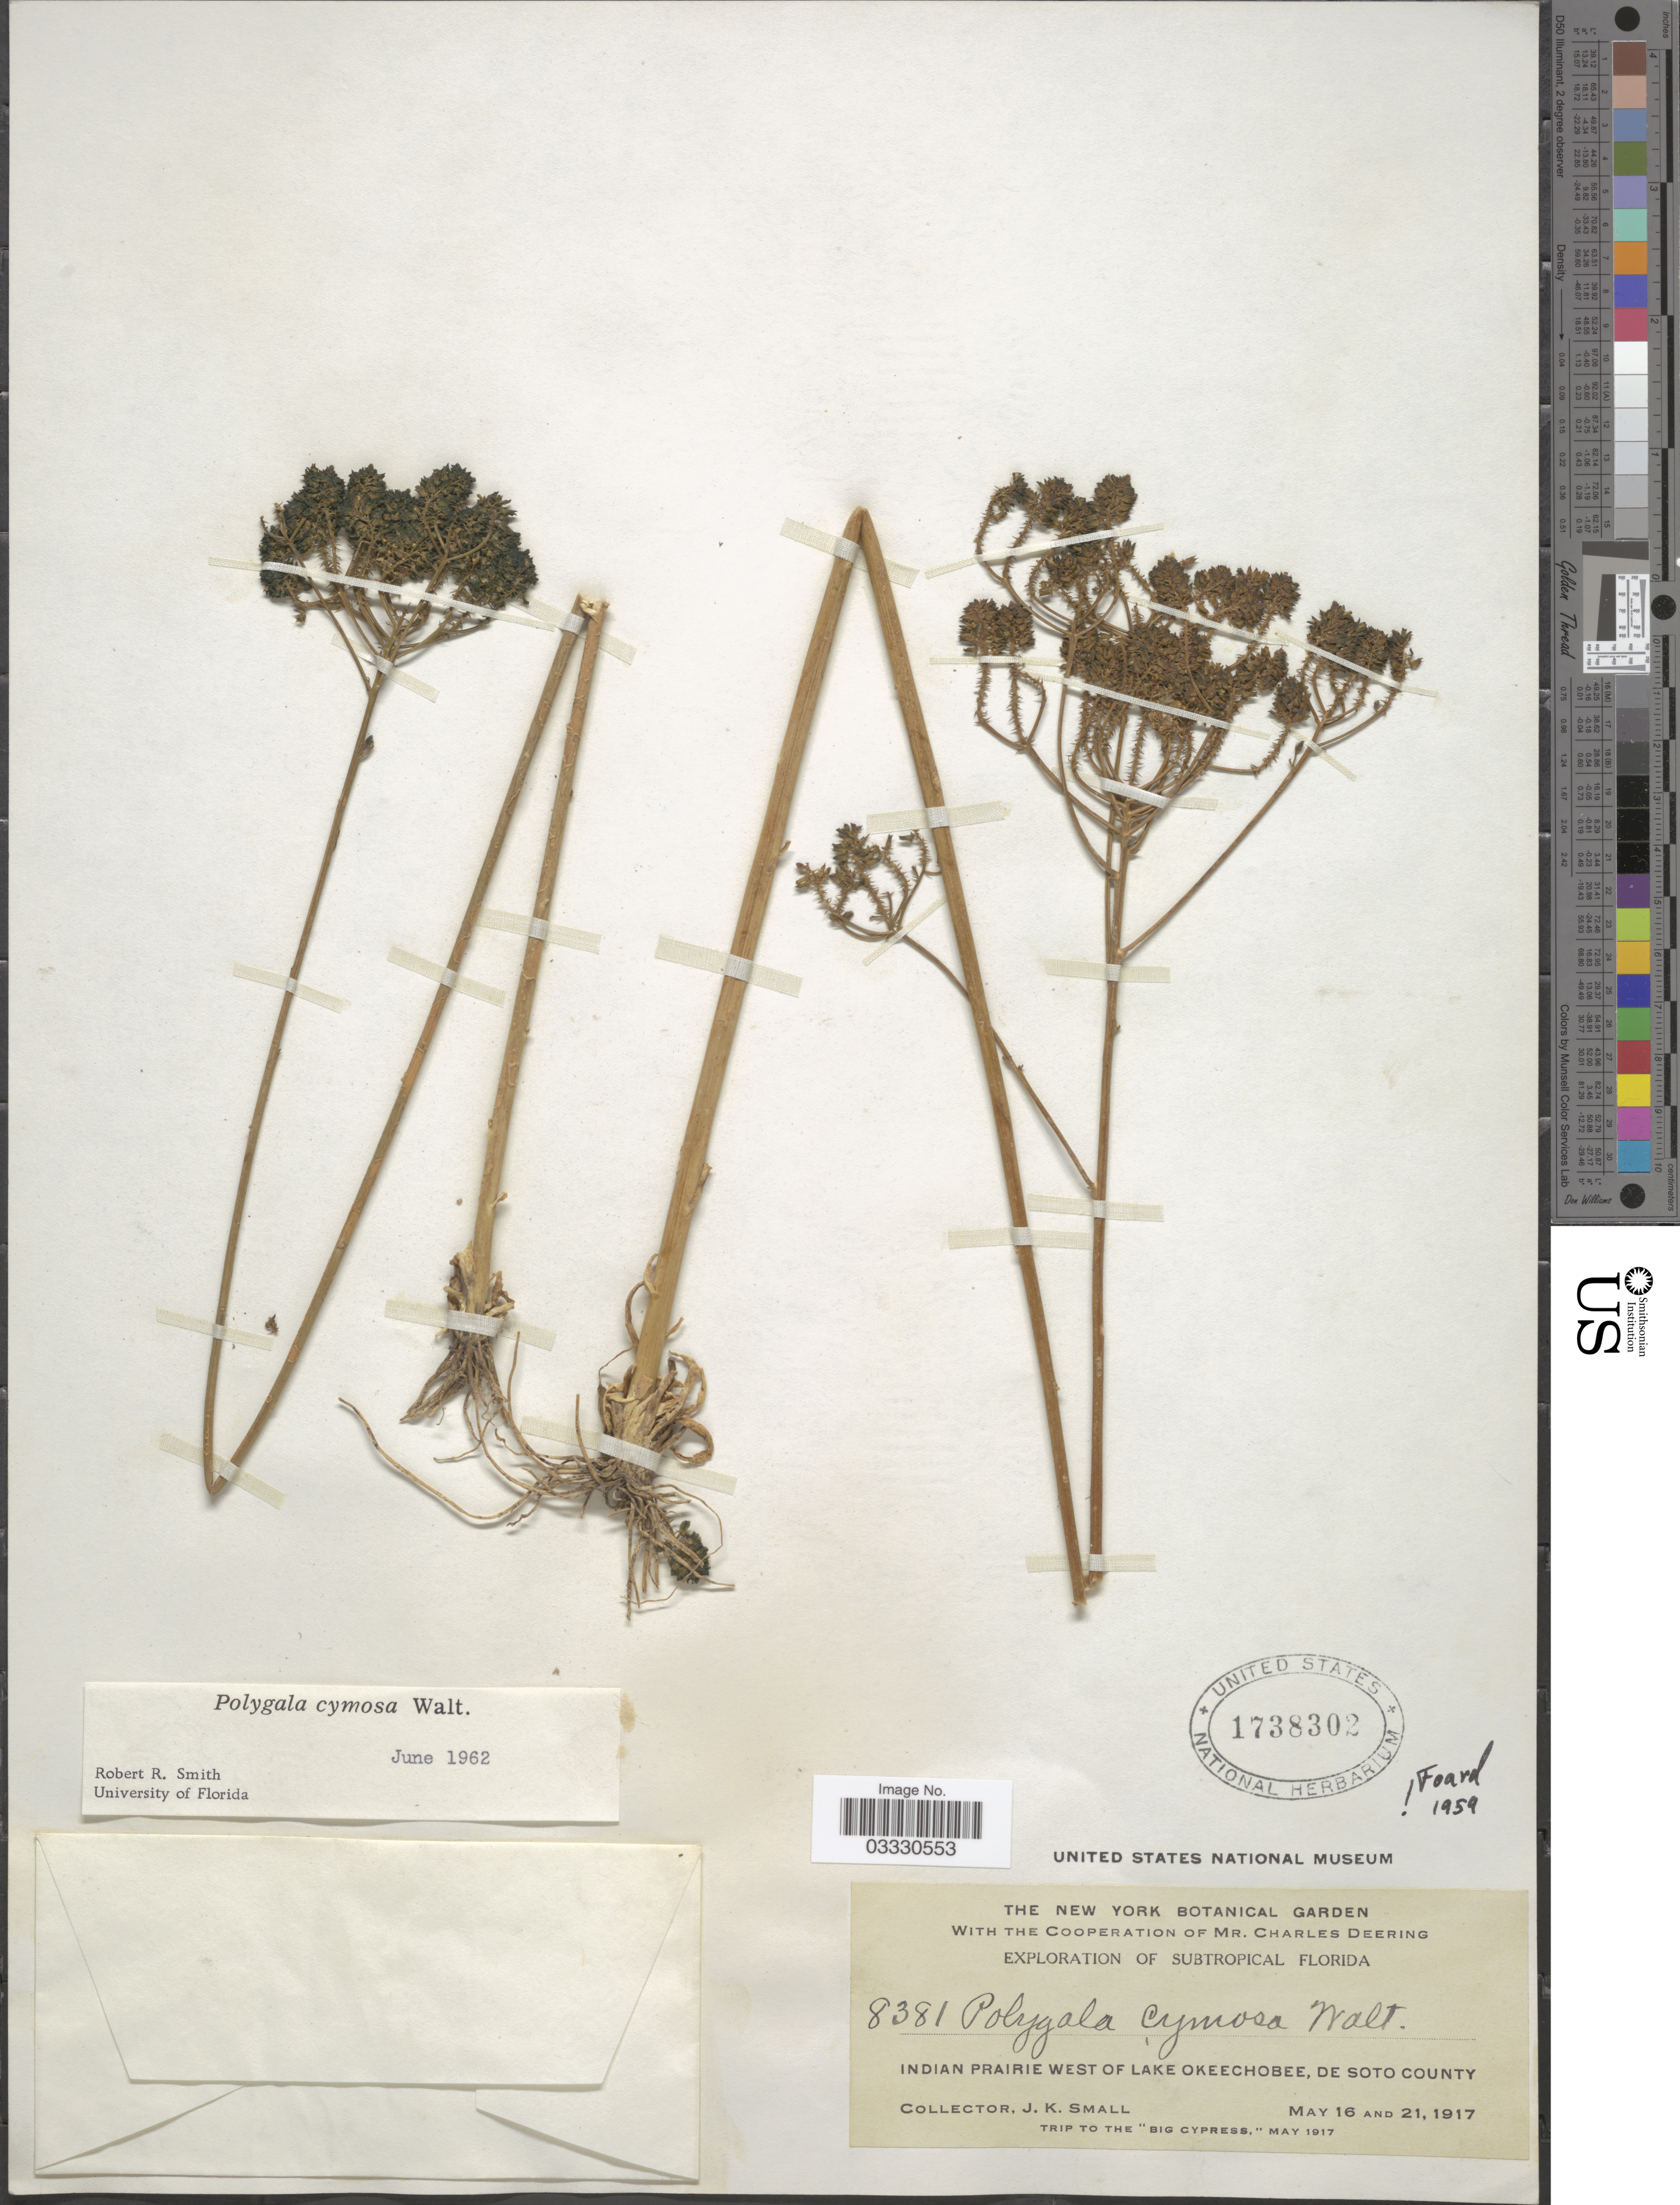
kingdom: Plantae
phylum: Tracheophyta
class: Magnoliopsida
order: Fabales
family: Polygalaceae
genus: Polygala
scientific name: Polygala cymosa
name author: Walter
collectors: J. K. Small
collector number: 8381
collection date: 1917-05-16/1917-05-21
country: United States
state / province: Florida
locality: Subtropical Florida. Indian Prairie west of Lake Okeechobee, De Soto County.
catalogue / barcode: US 1738302